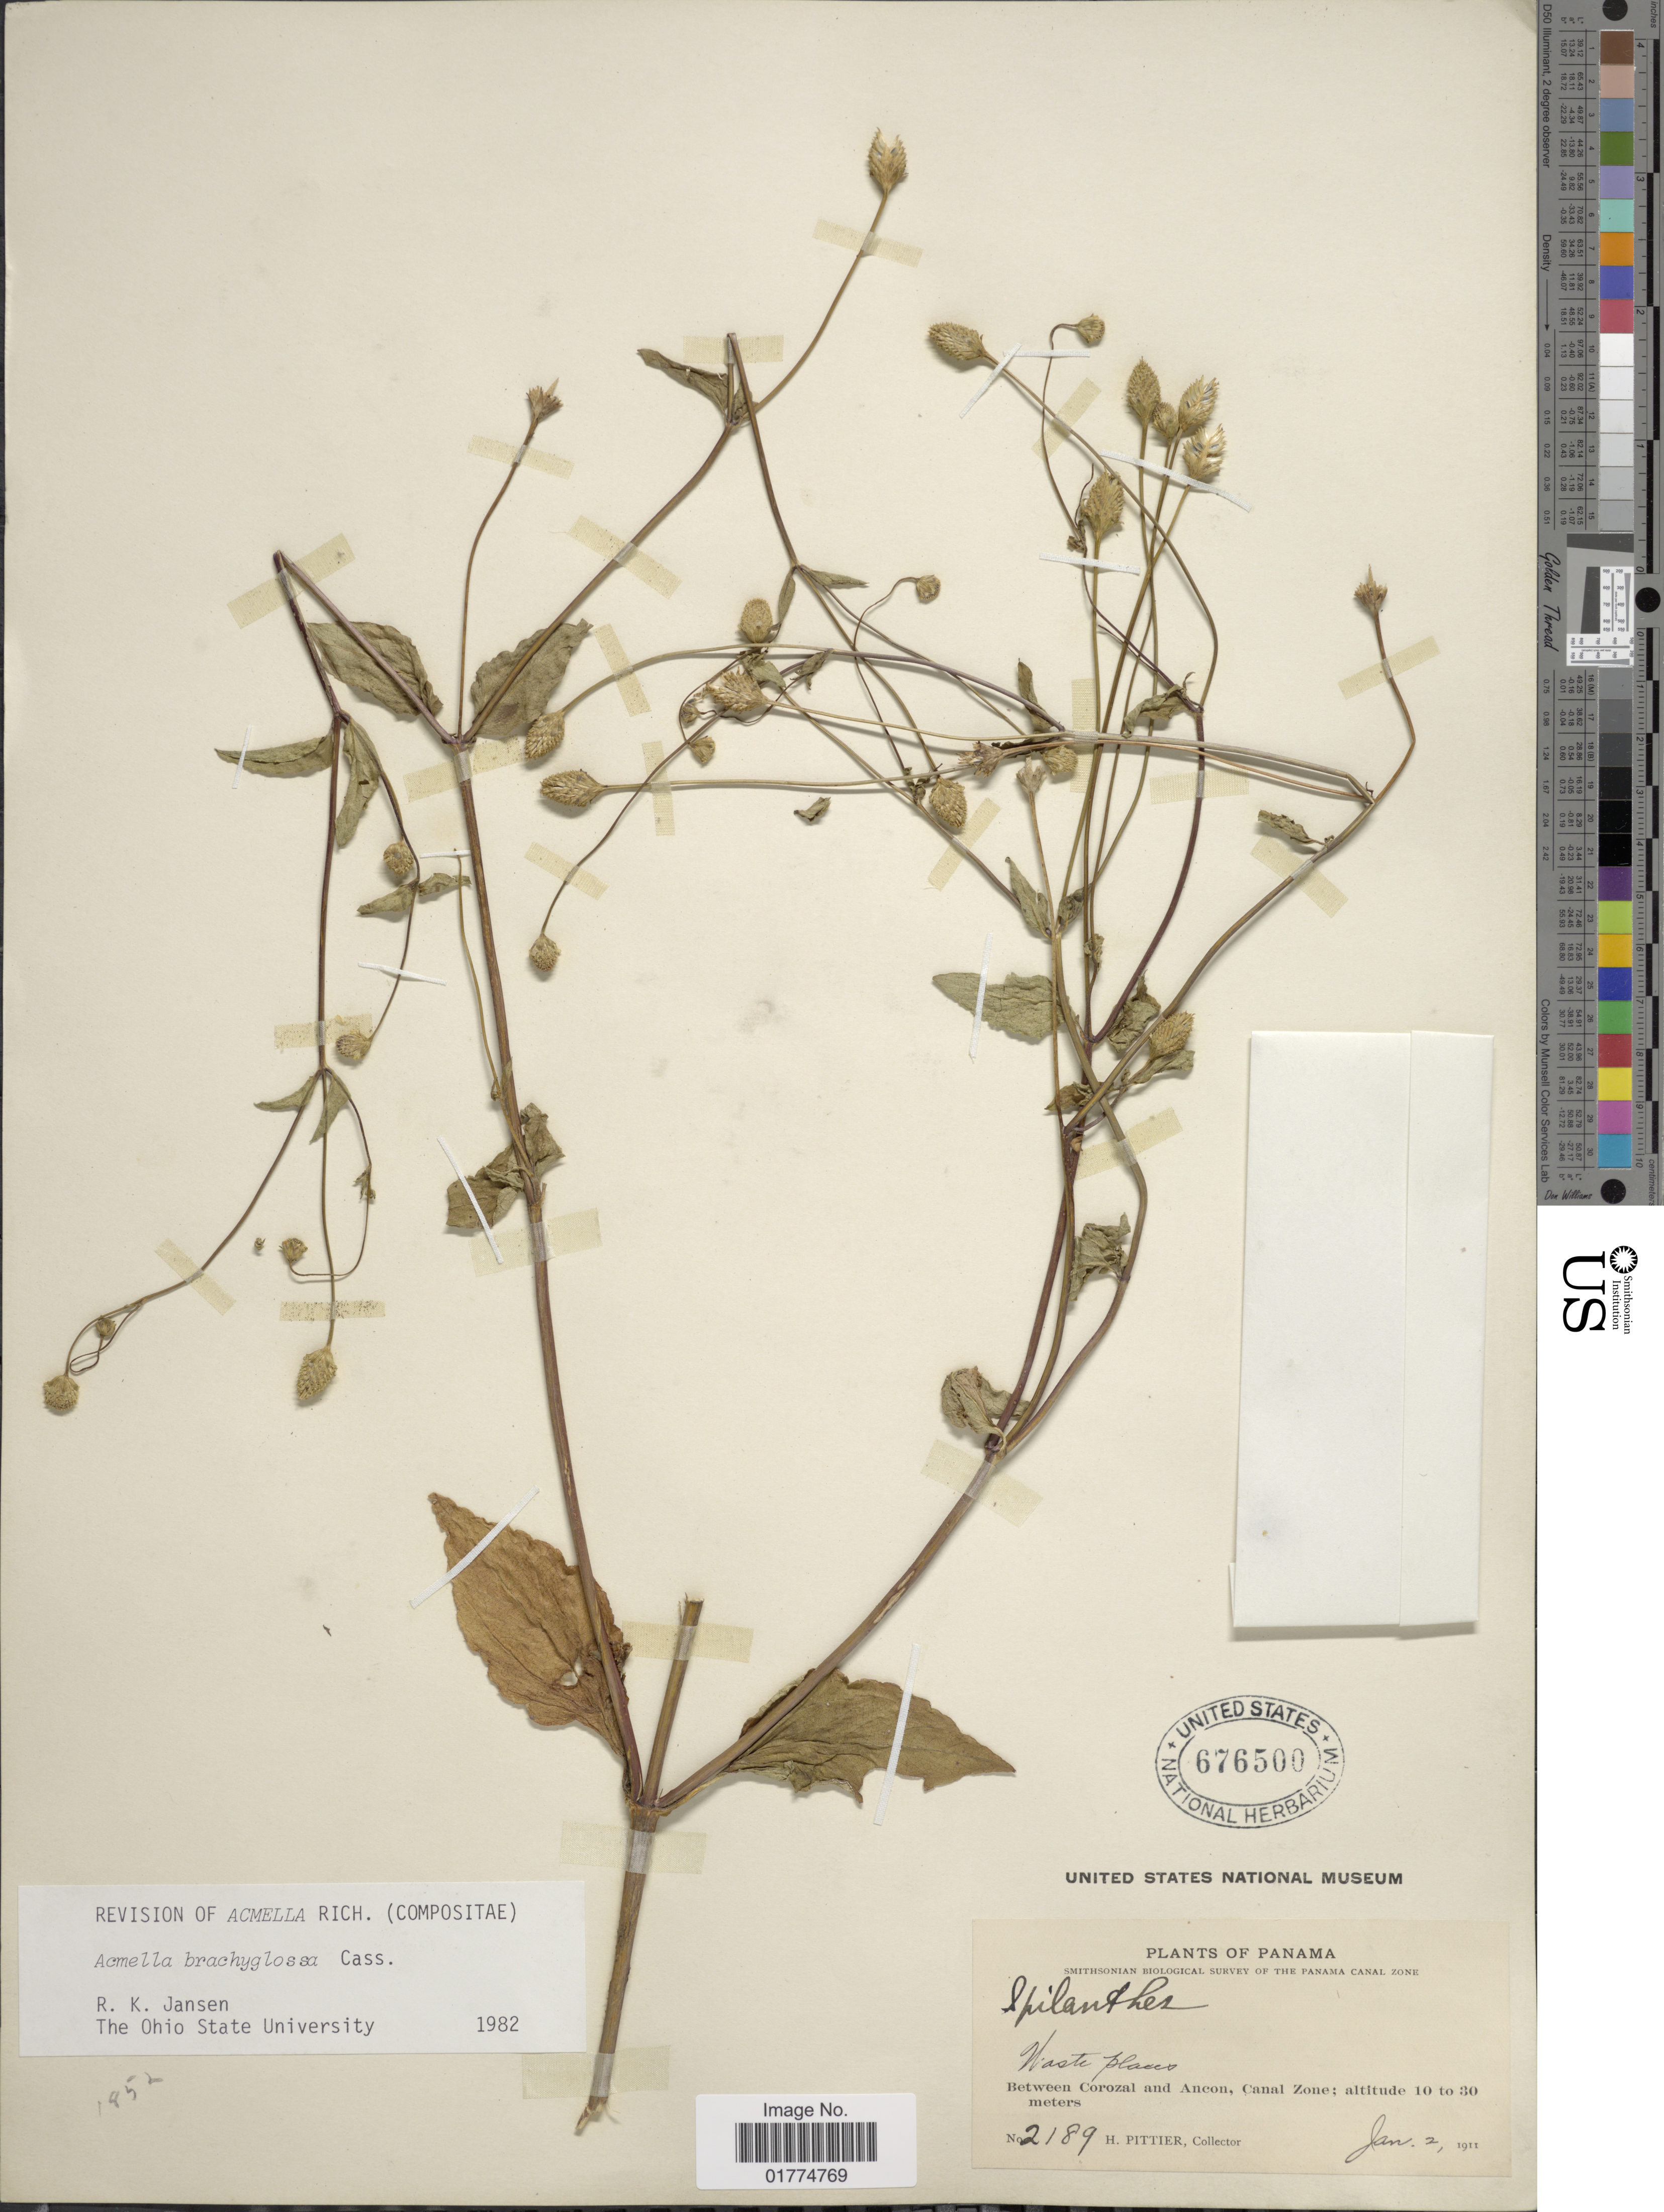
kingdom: Plantae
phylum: Tracheophyta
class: Magnoliopsida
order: Asterales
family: Asteraceae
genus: Acmella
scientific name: Acmella brachyglossa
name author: Cass.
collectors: H. F. Pittier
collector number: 2189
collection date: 1911-01-02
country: Panama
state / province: Colón / Panamá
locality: Panama Canal Zone. Between Corozal and Ancon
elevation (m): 10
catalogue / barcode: US 676500